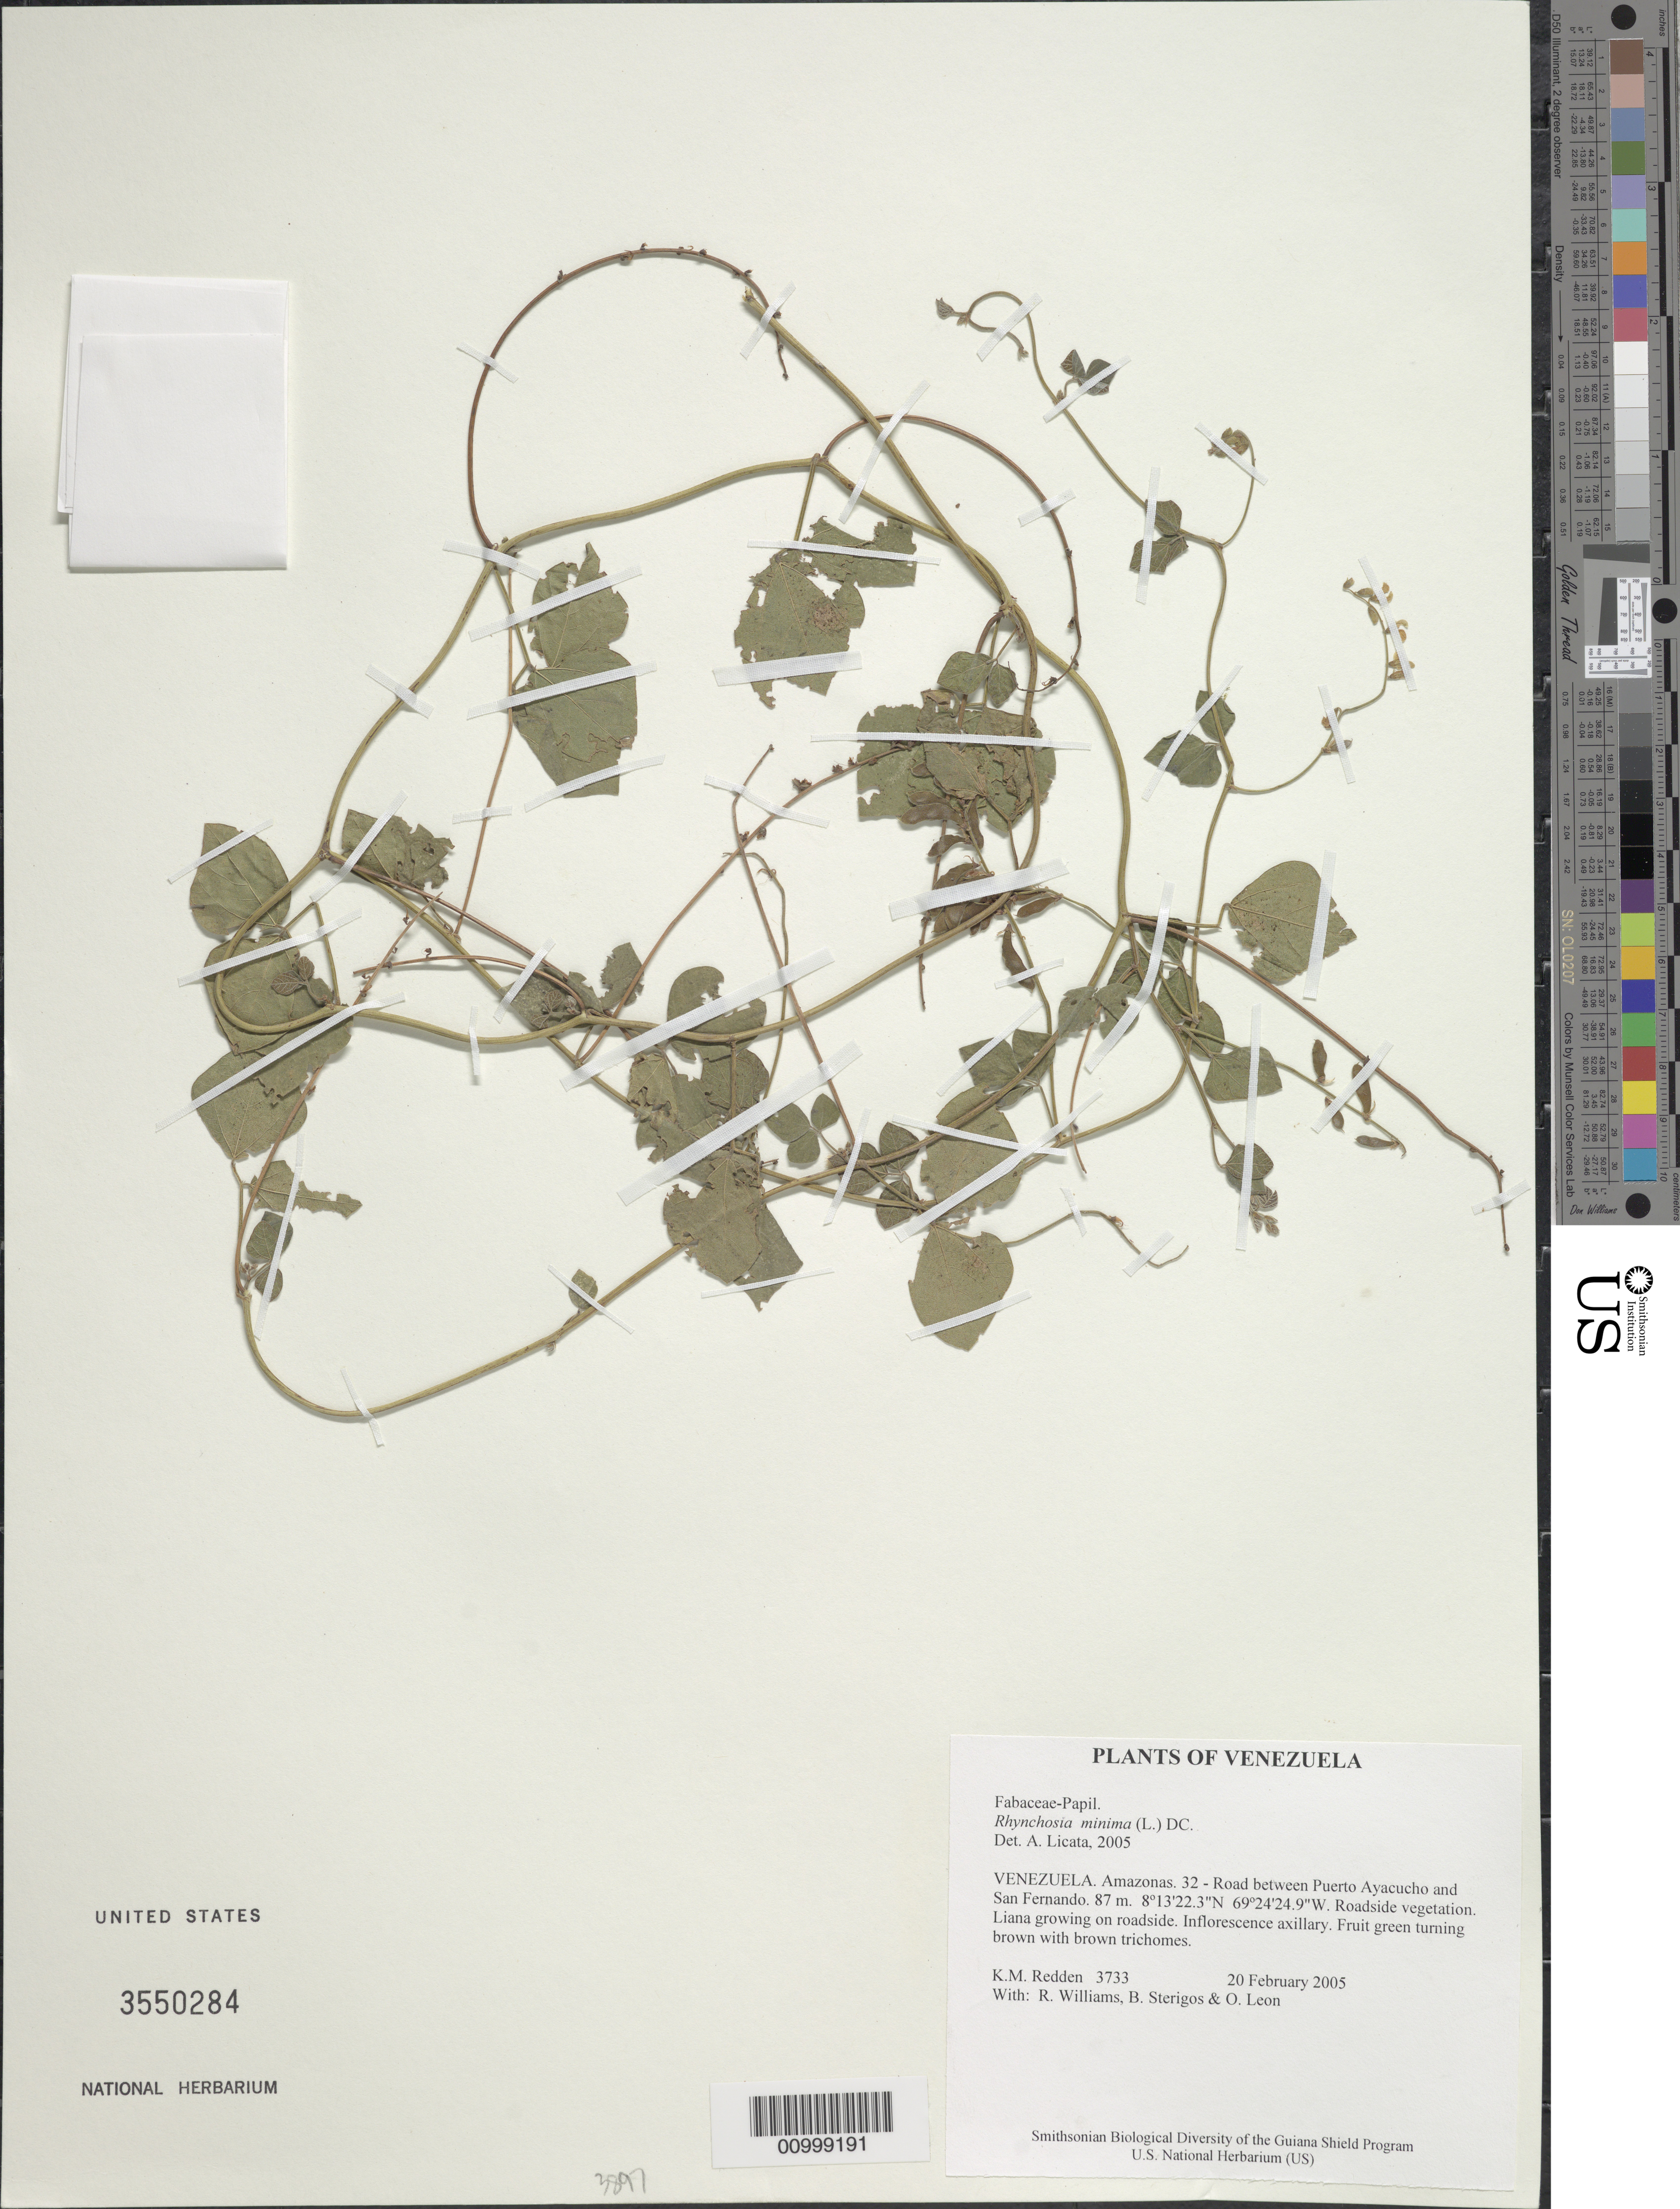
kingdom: Plantae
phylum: Tracheophyta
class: Magnoliopsida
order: Fabales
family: Fabaceae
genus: Rhynchosia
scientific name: Rhynchosia minima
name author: (L.) DC.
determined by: Licata, A., (PORT), Univ. Nac. Exp. de los Llanos Ezequiel Zamora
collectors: K. M. Redden, R. Williams, B. G. Stergios & O. León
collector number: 3733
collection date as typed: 20 February 2005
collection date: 2005-02-20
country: Venezuela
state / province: Amazonas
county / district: Atures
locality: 32 - Road between Puerto Ayacucho and San Fernando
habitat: Roadside vegetation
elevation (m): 87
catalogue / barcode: US 3550284